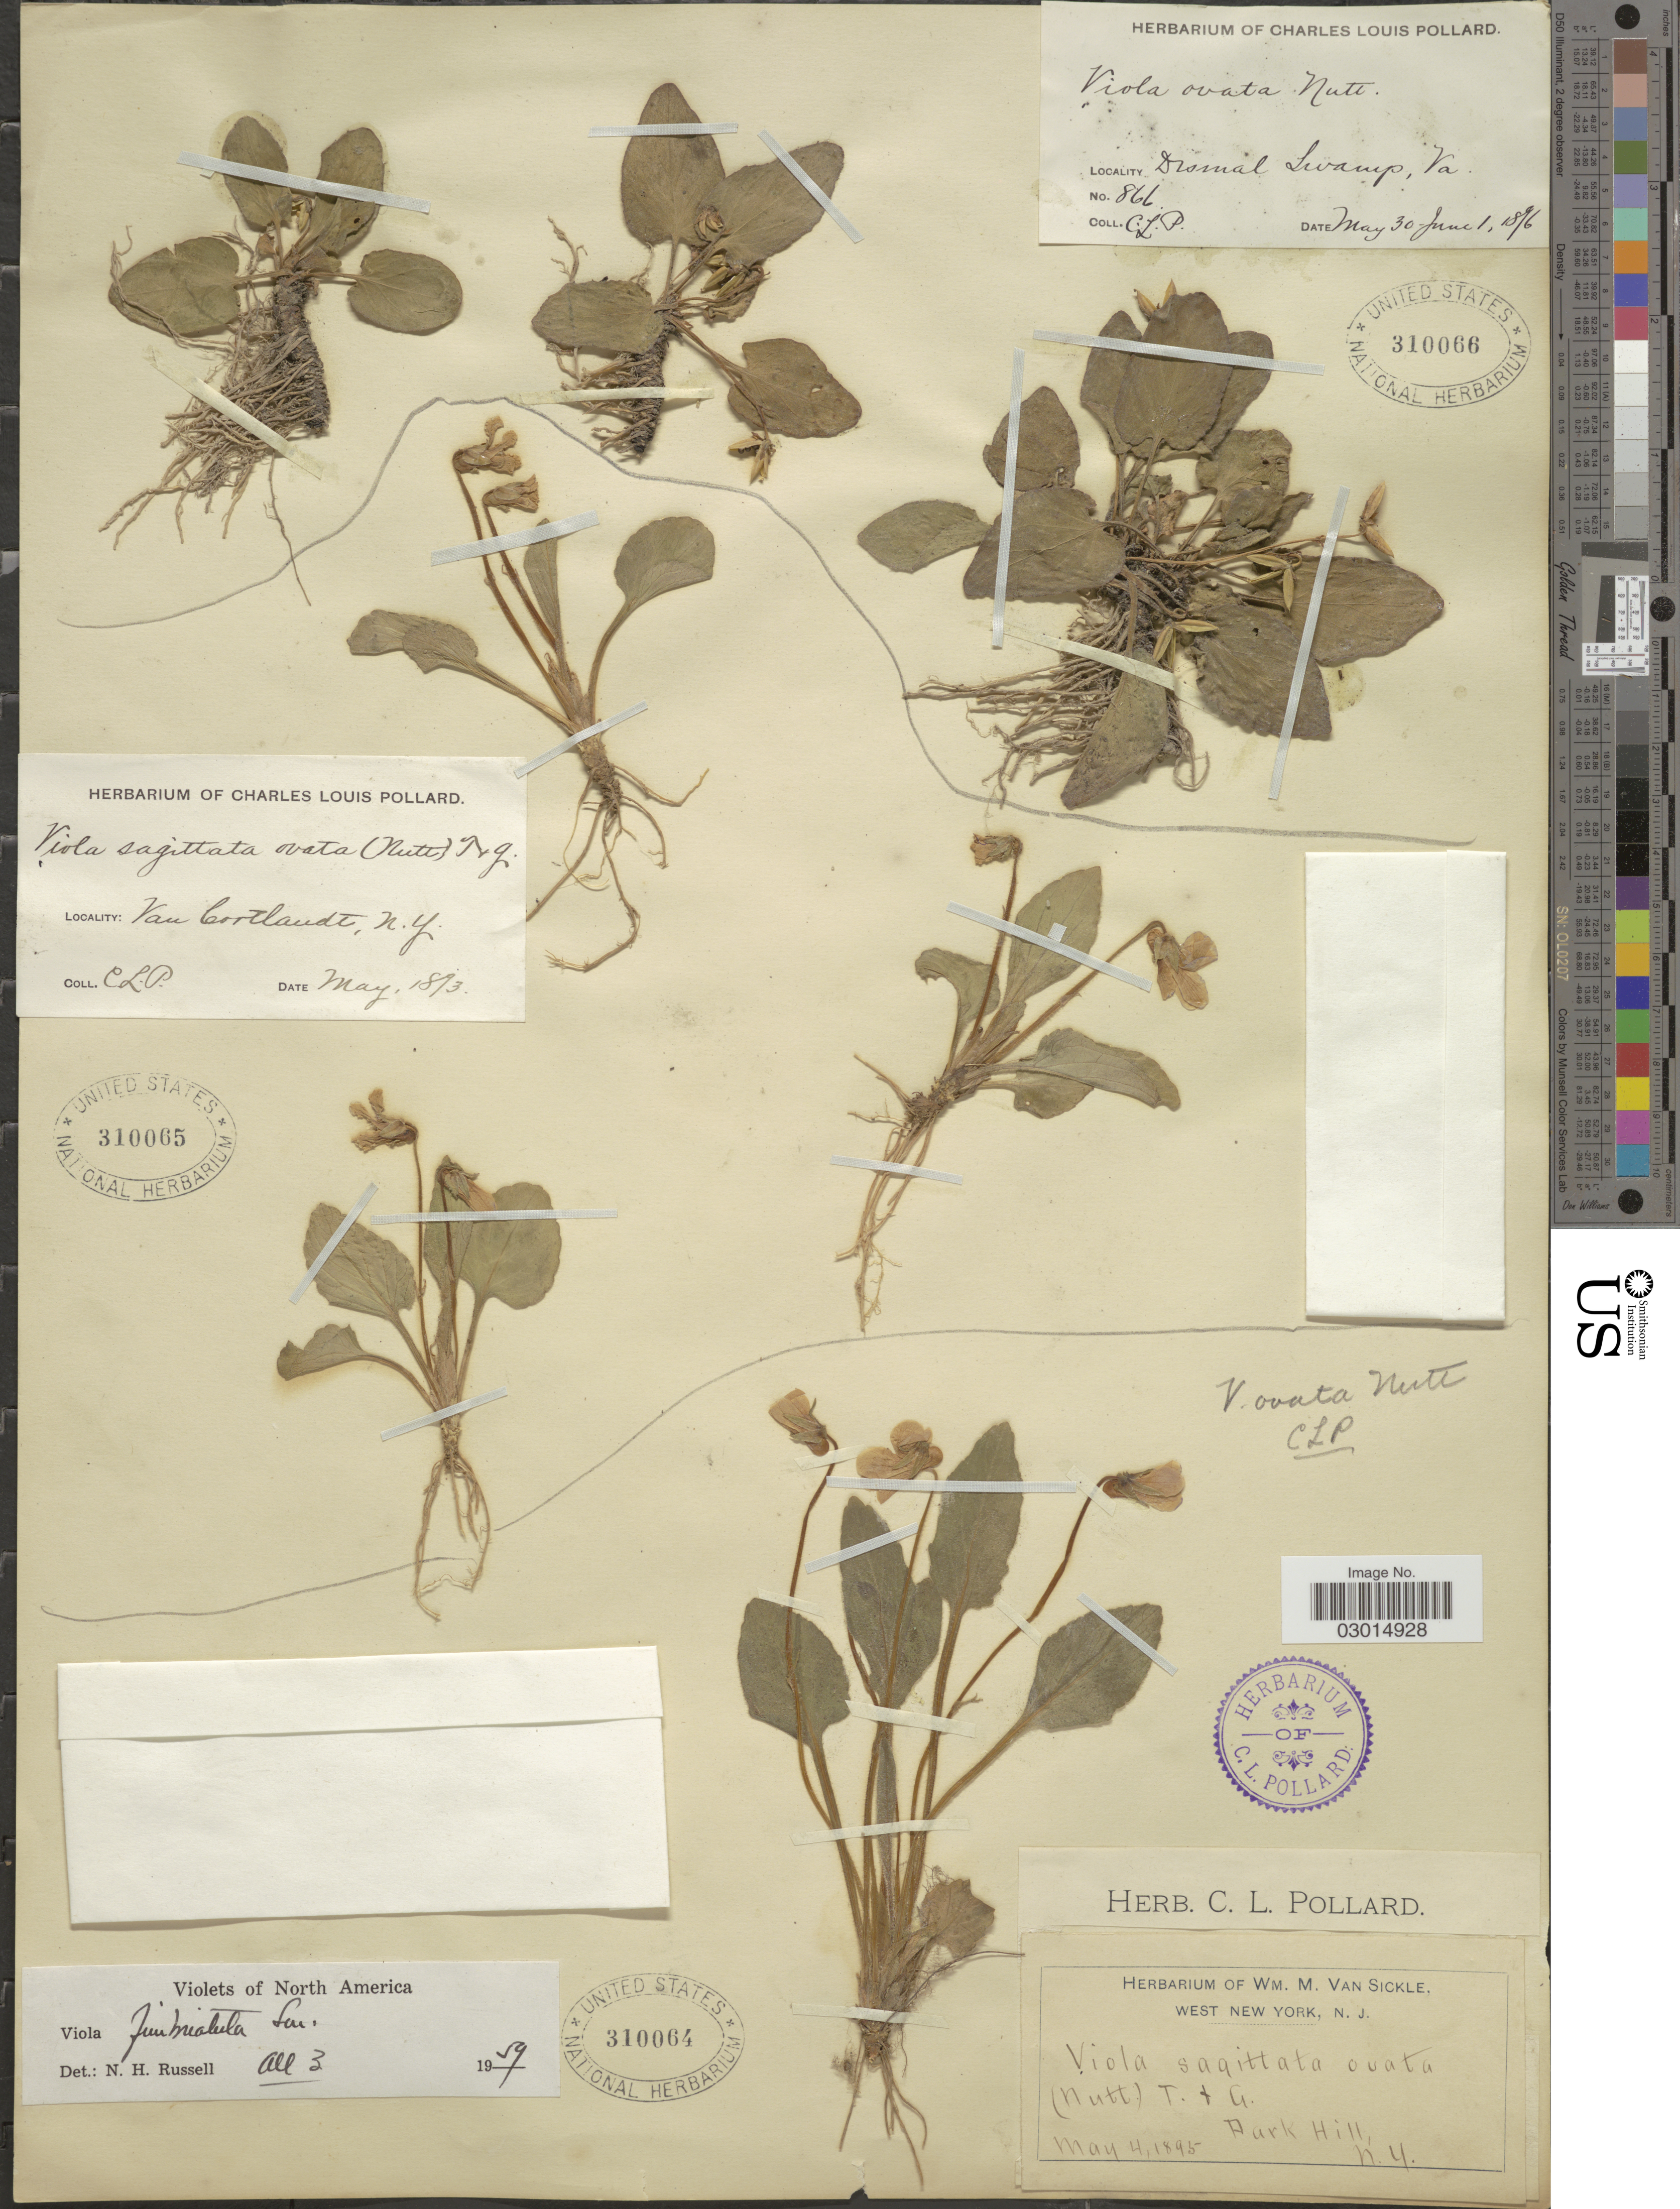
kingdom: Plantae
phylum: Tracheophyta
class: Magnoliopsida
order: Malpighiales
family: Violaceae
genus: Viola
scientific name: Viola fimbriatula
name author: Small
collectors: C. L. Pollard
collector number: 866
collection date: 1896-05-30/1896-06-01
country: United States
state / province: Virginia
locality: Dismal Swamp.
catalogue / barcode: US 310066